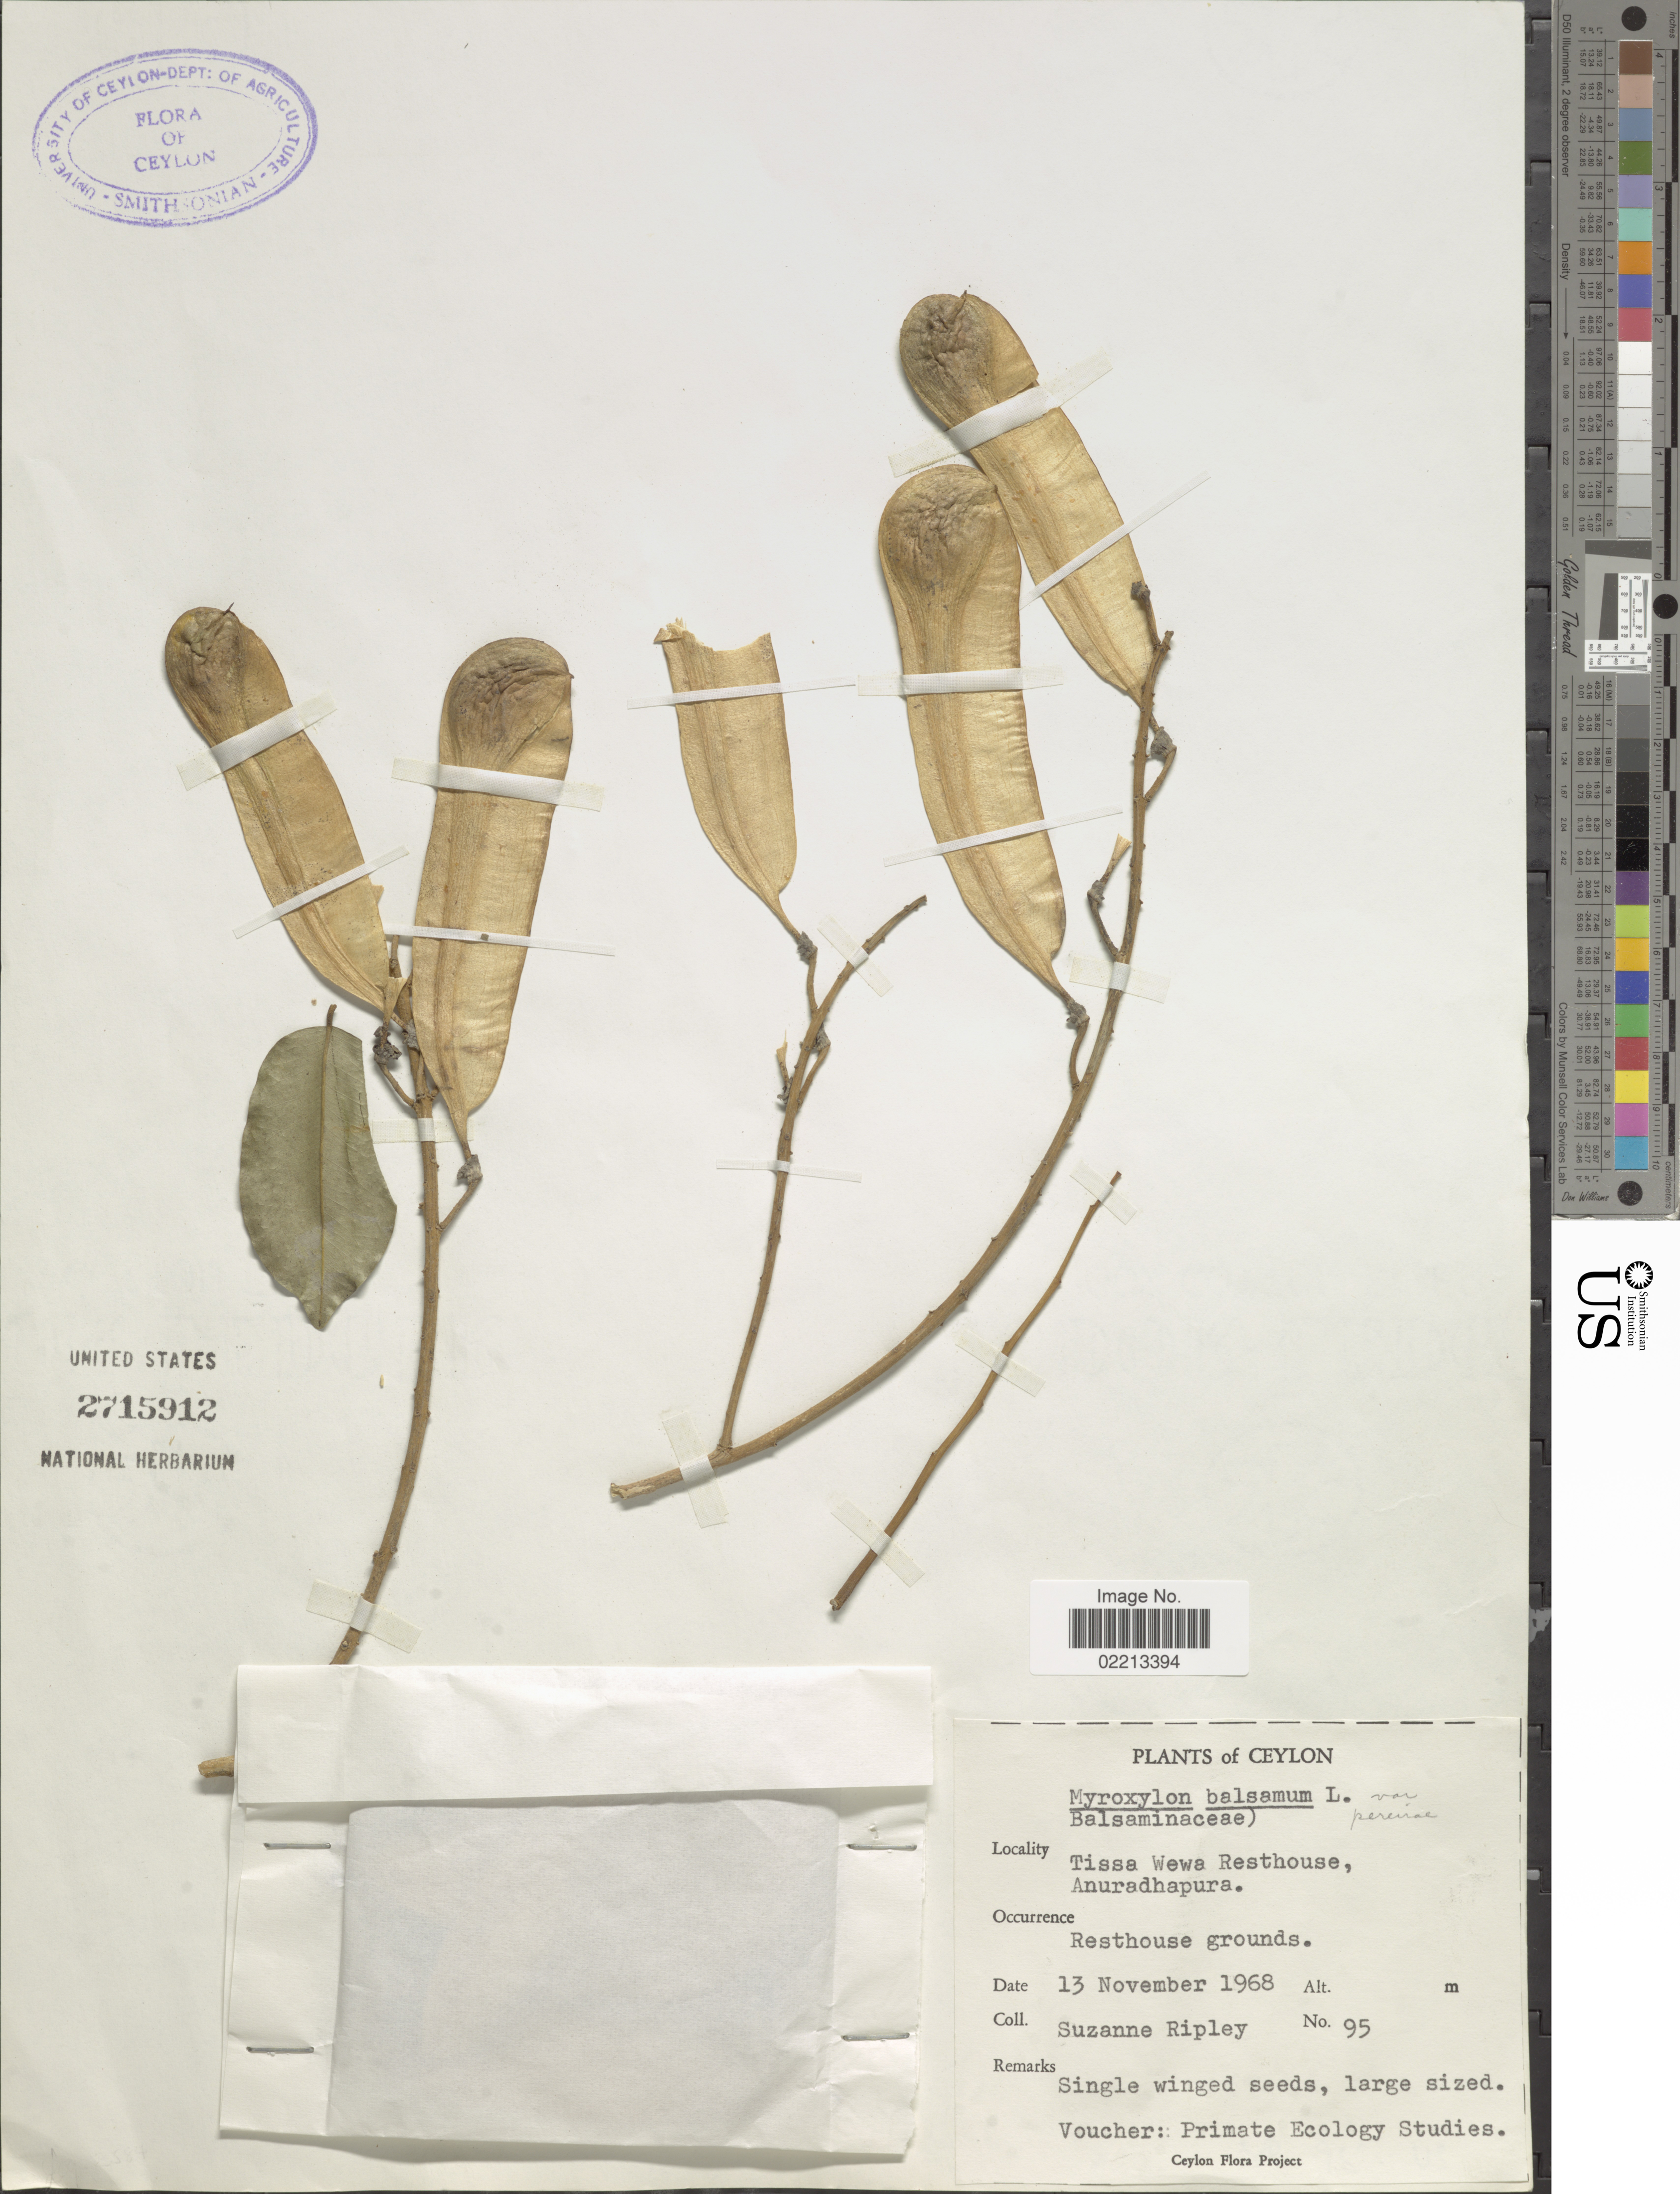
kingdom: Plantae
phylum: Tracheophyta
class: Magnoliopsida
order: Fabales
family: Fabaceae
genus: Myroxylon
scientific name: Myroxylon balsamum var. pereirae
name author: (Royle) Harms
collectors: S. Ripley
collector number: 95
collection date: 1968-11-13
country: Sri Lanka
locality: Tissa Wewa Resthouse, Anuradhapura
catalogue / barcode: US 2715912